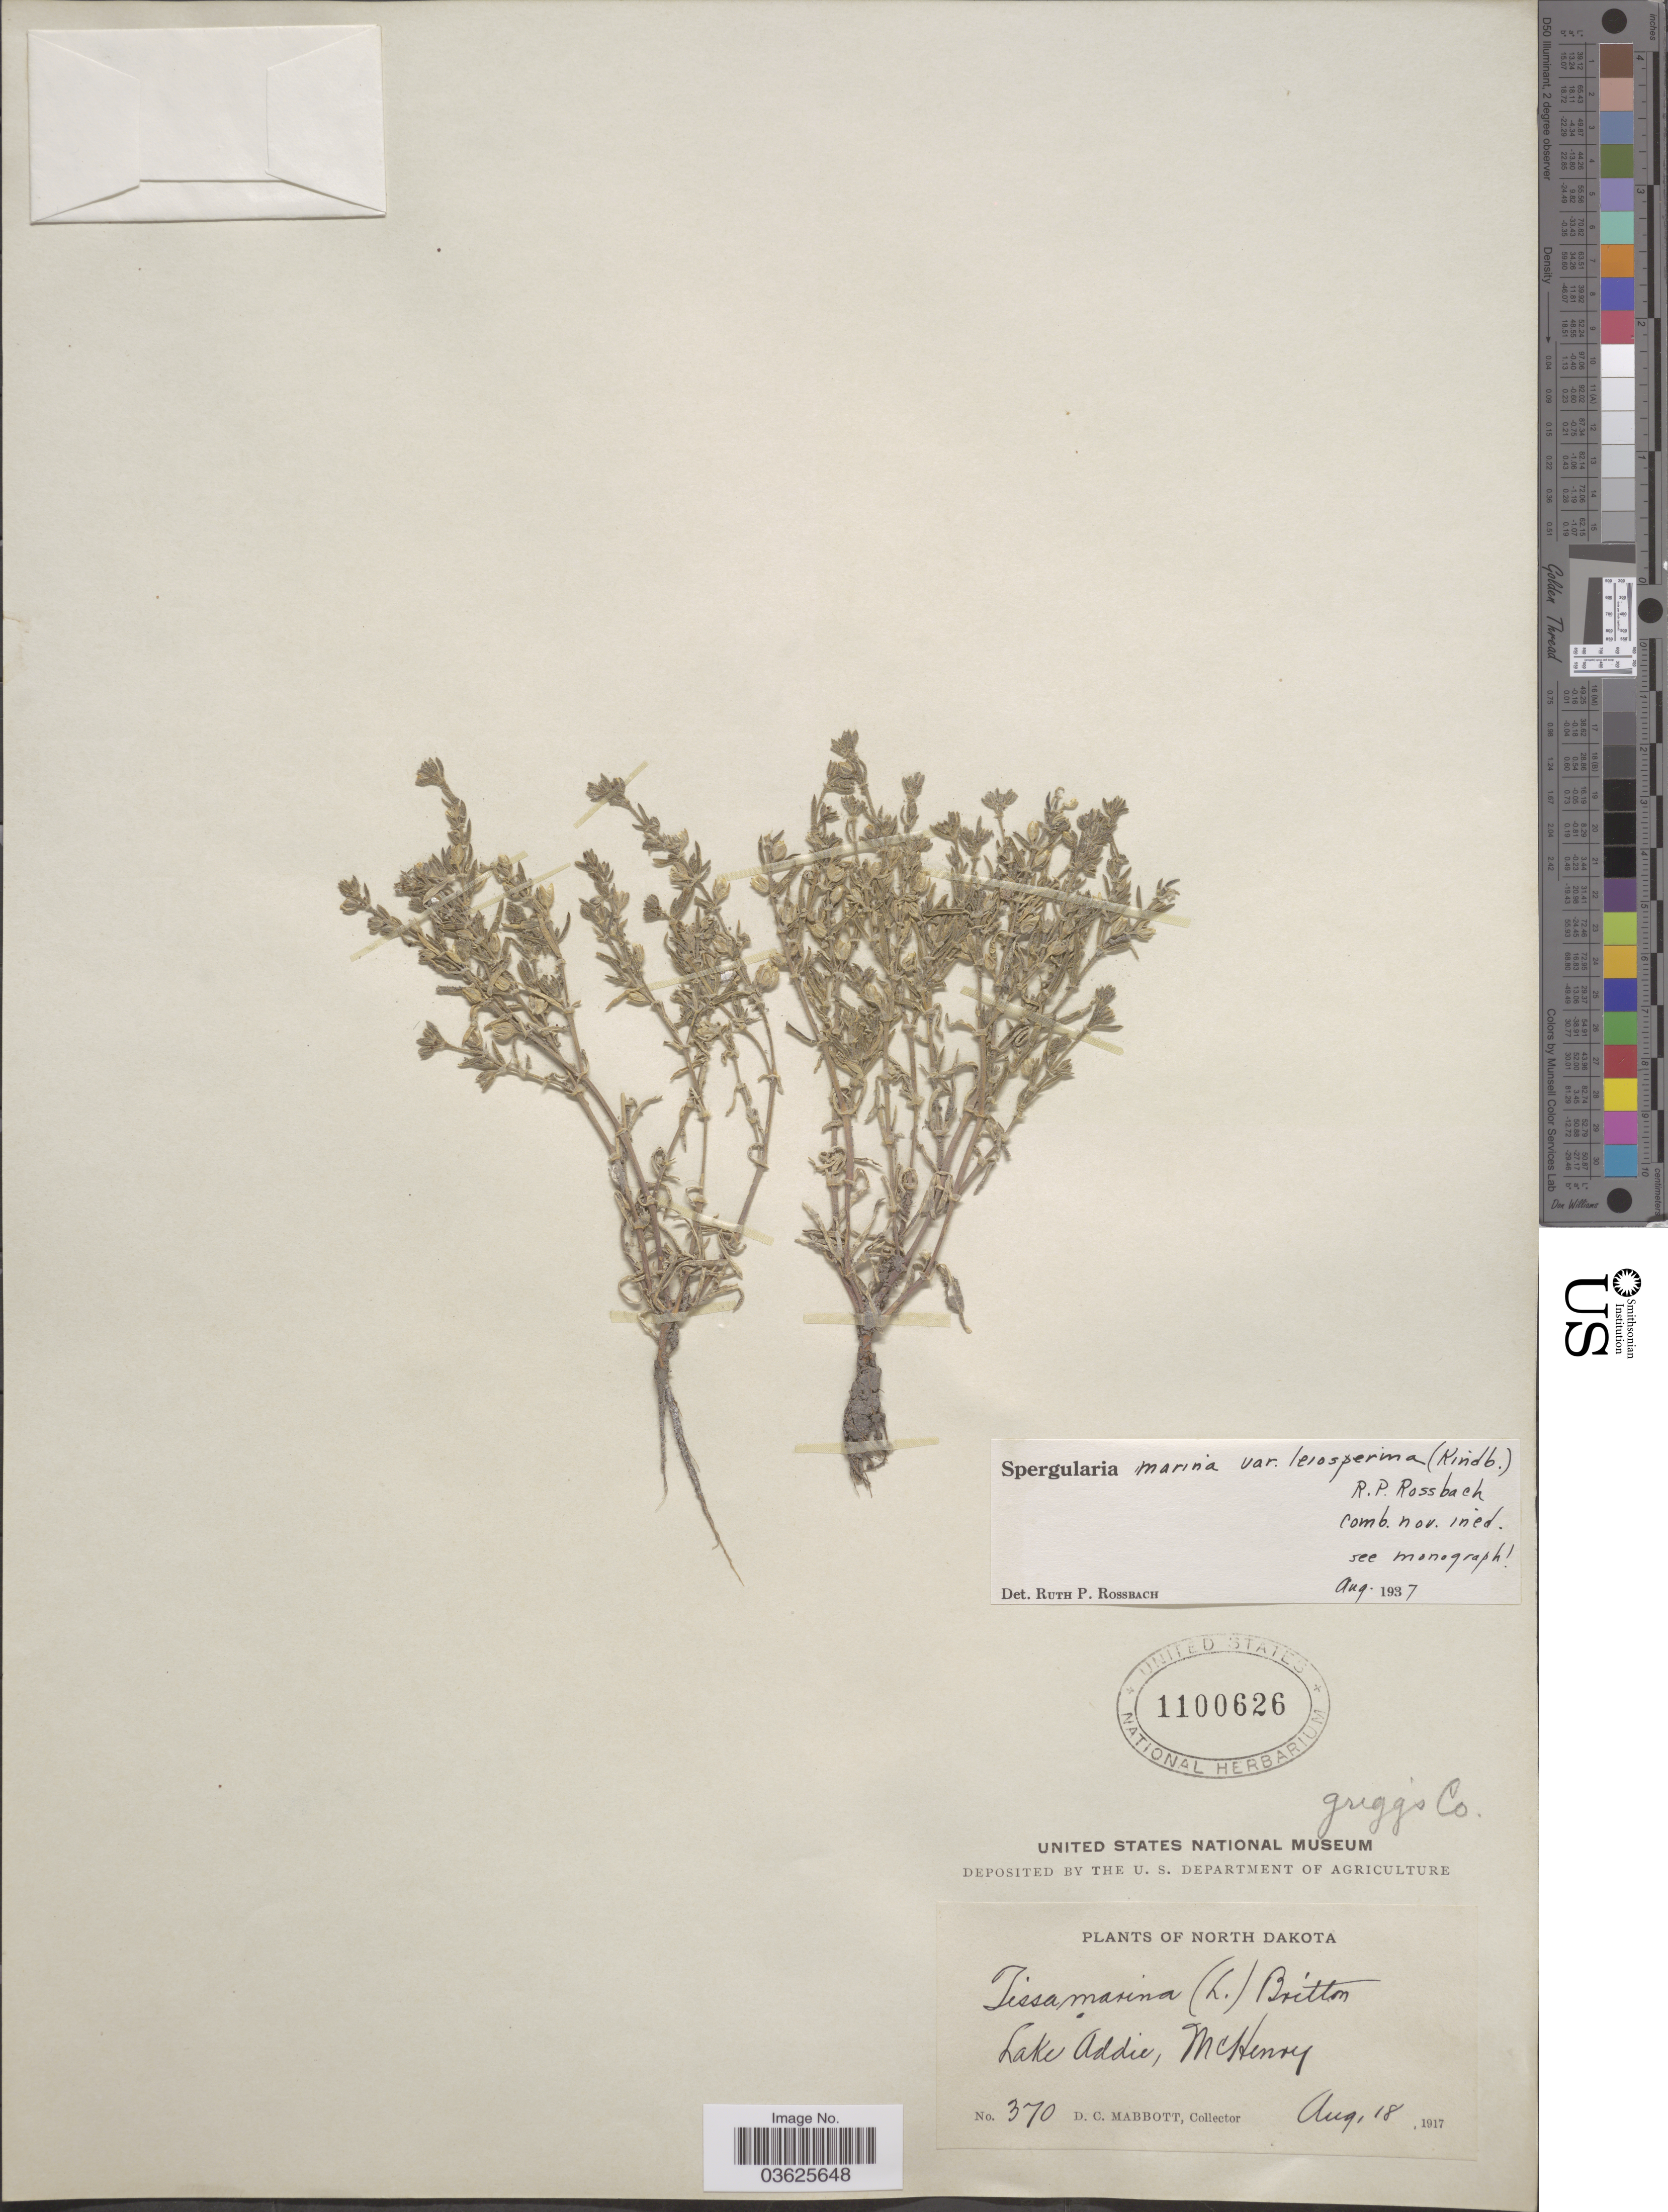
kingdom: Plantae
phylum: Tracheophyta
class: Magnoliopsida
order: Caryophyllales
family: Caryophyllaceae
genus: Spergularia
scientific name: Spergularia marina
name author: (L.) Griseb.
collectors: D. Mabbott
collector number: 370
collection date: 1917-08-18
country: United States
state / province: North Dakota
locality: Lake Addie, McHenry. Griggs Co.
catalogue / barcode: US 1100626